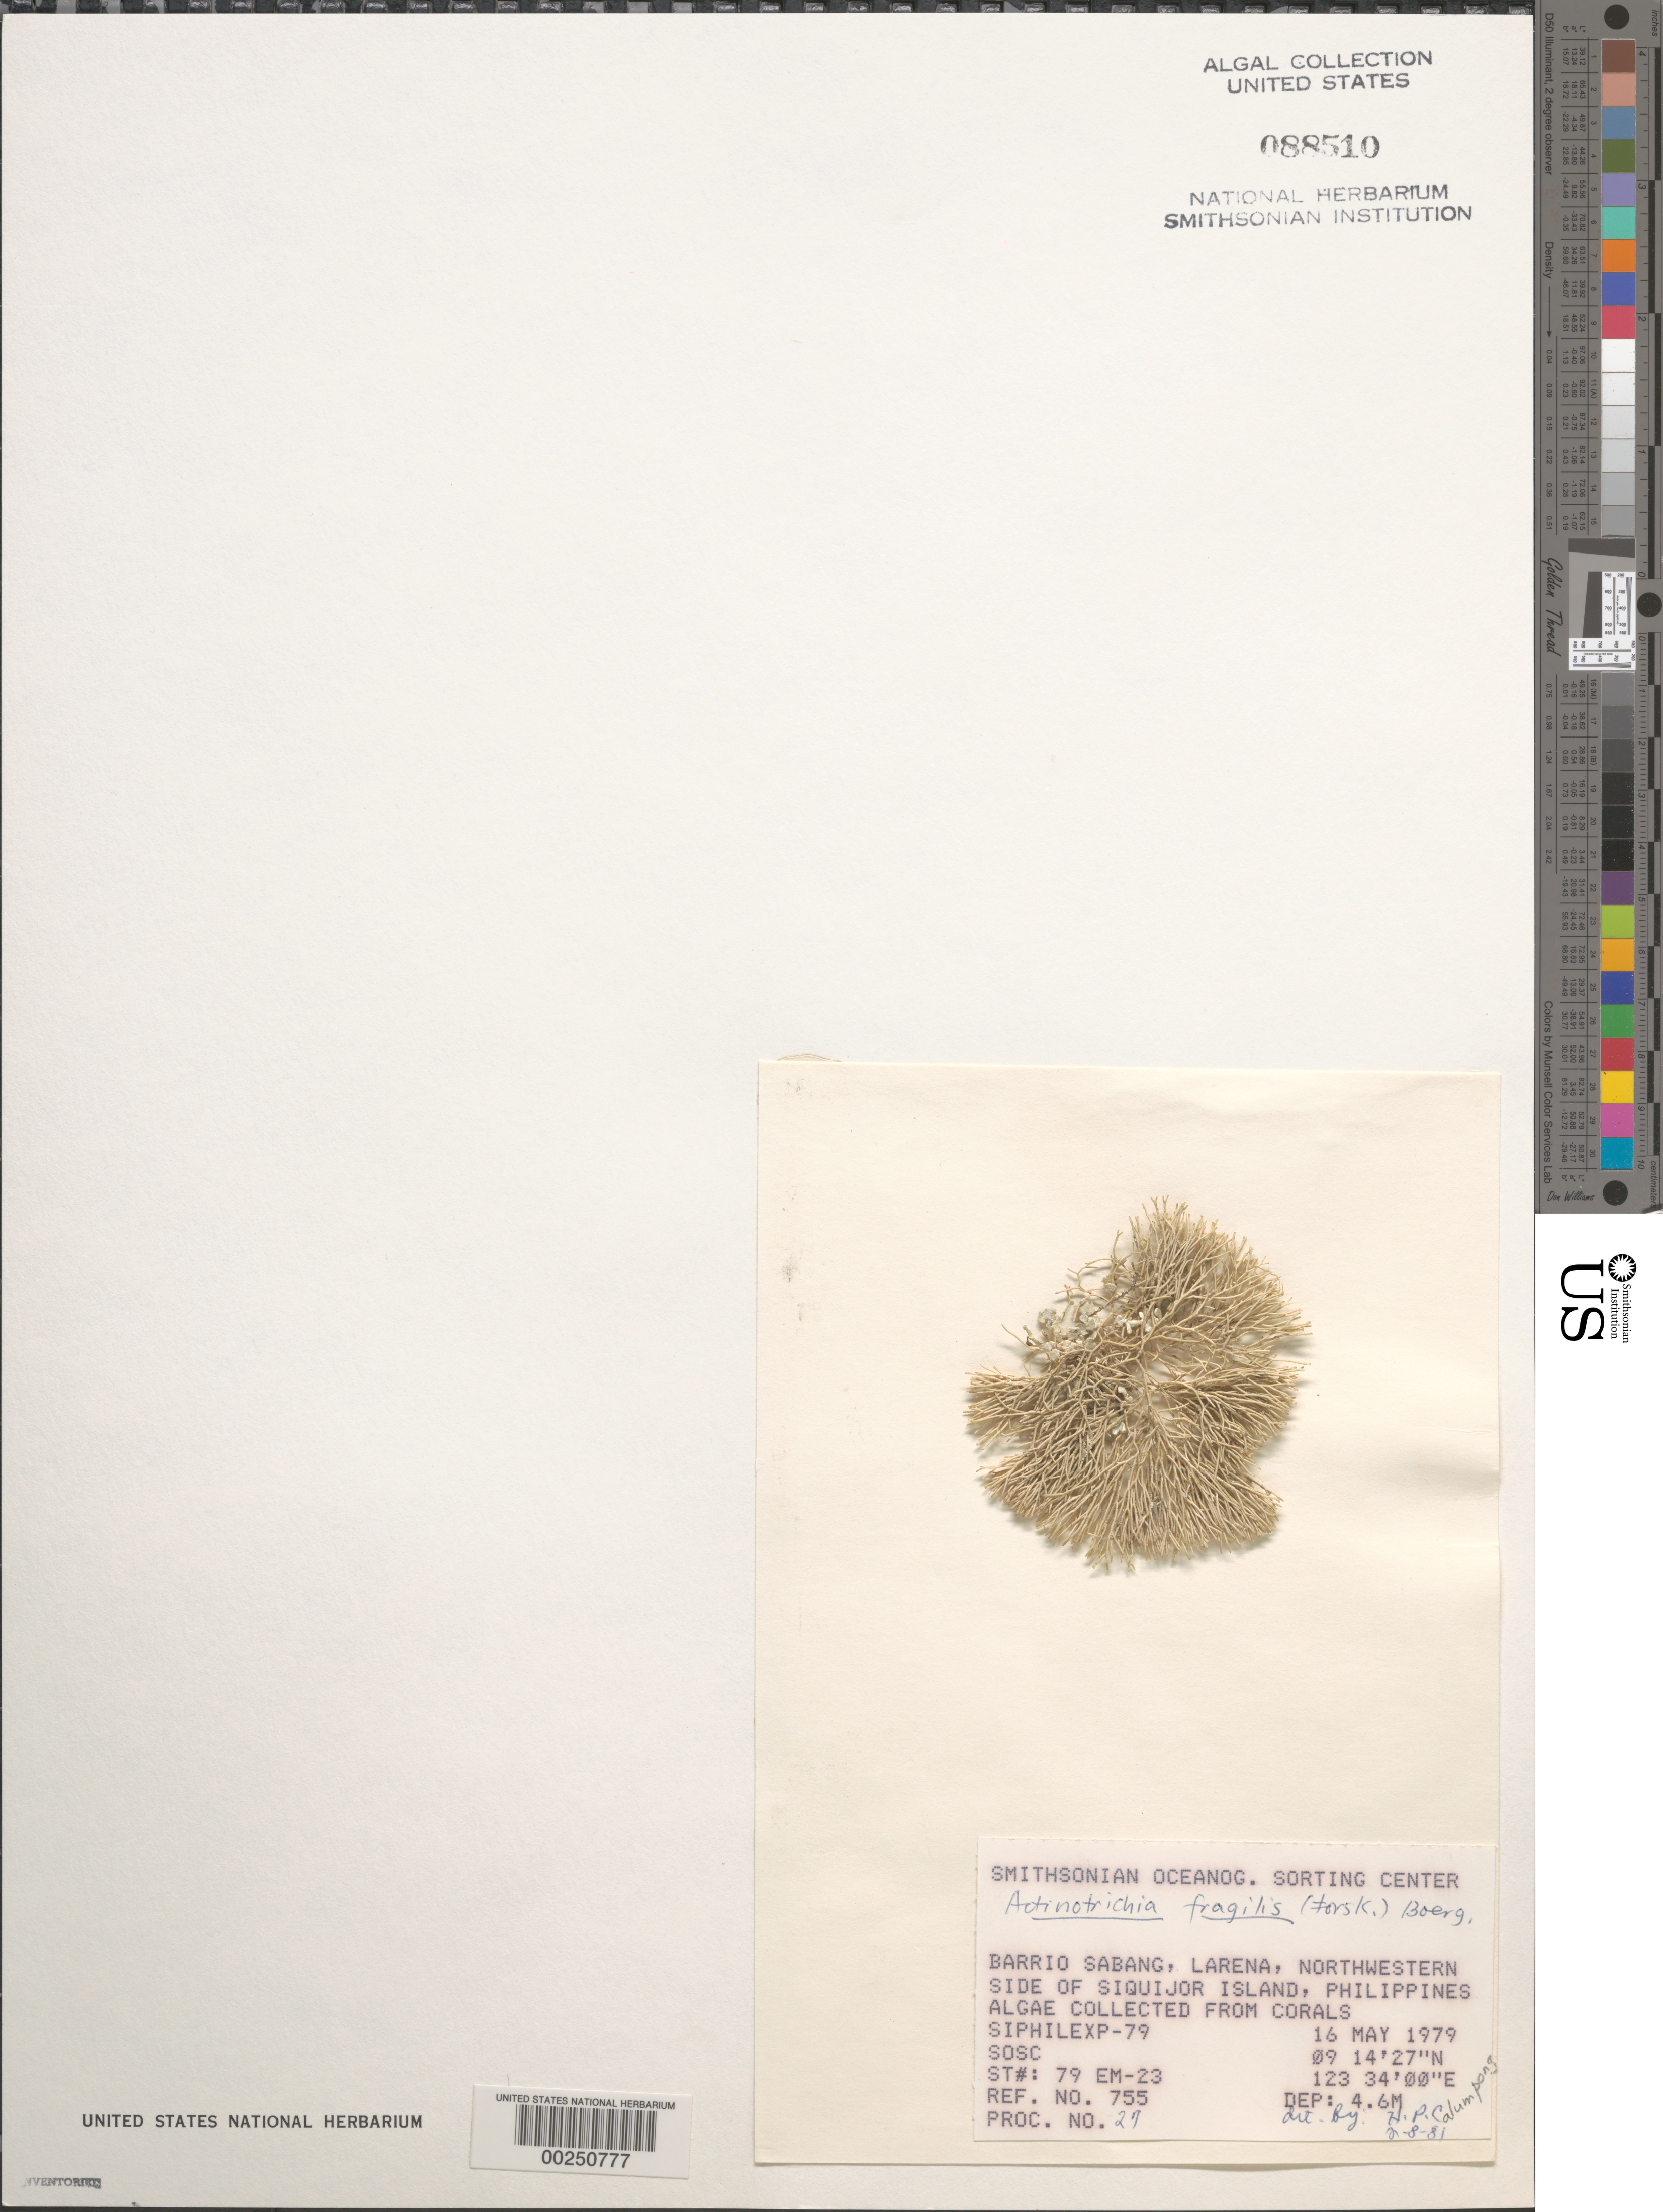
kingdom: Plantae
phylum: Rhodophyta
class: Florideophyceae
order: Nemaliales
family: Galaxauraceae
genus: Actinotrichia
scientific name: Actinotrichia fragilis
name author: (Forssk.) Børgesen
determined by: Calumpong, H. P.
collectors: SOSC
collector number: Station 79 Em-23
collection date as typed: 16 May 1979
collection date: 1979-05-16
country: Philippines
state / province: Central Visayas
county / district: Siquijor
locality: Visayan, Siquijor island, larena, barrio sabang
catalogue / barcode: US 88510